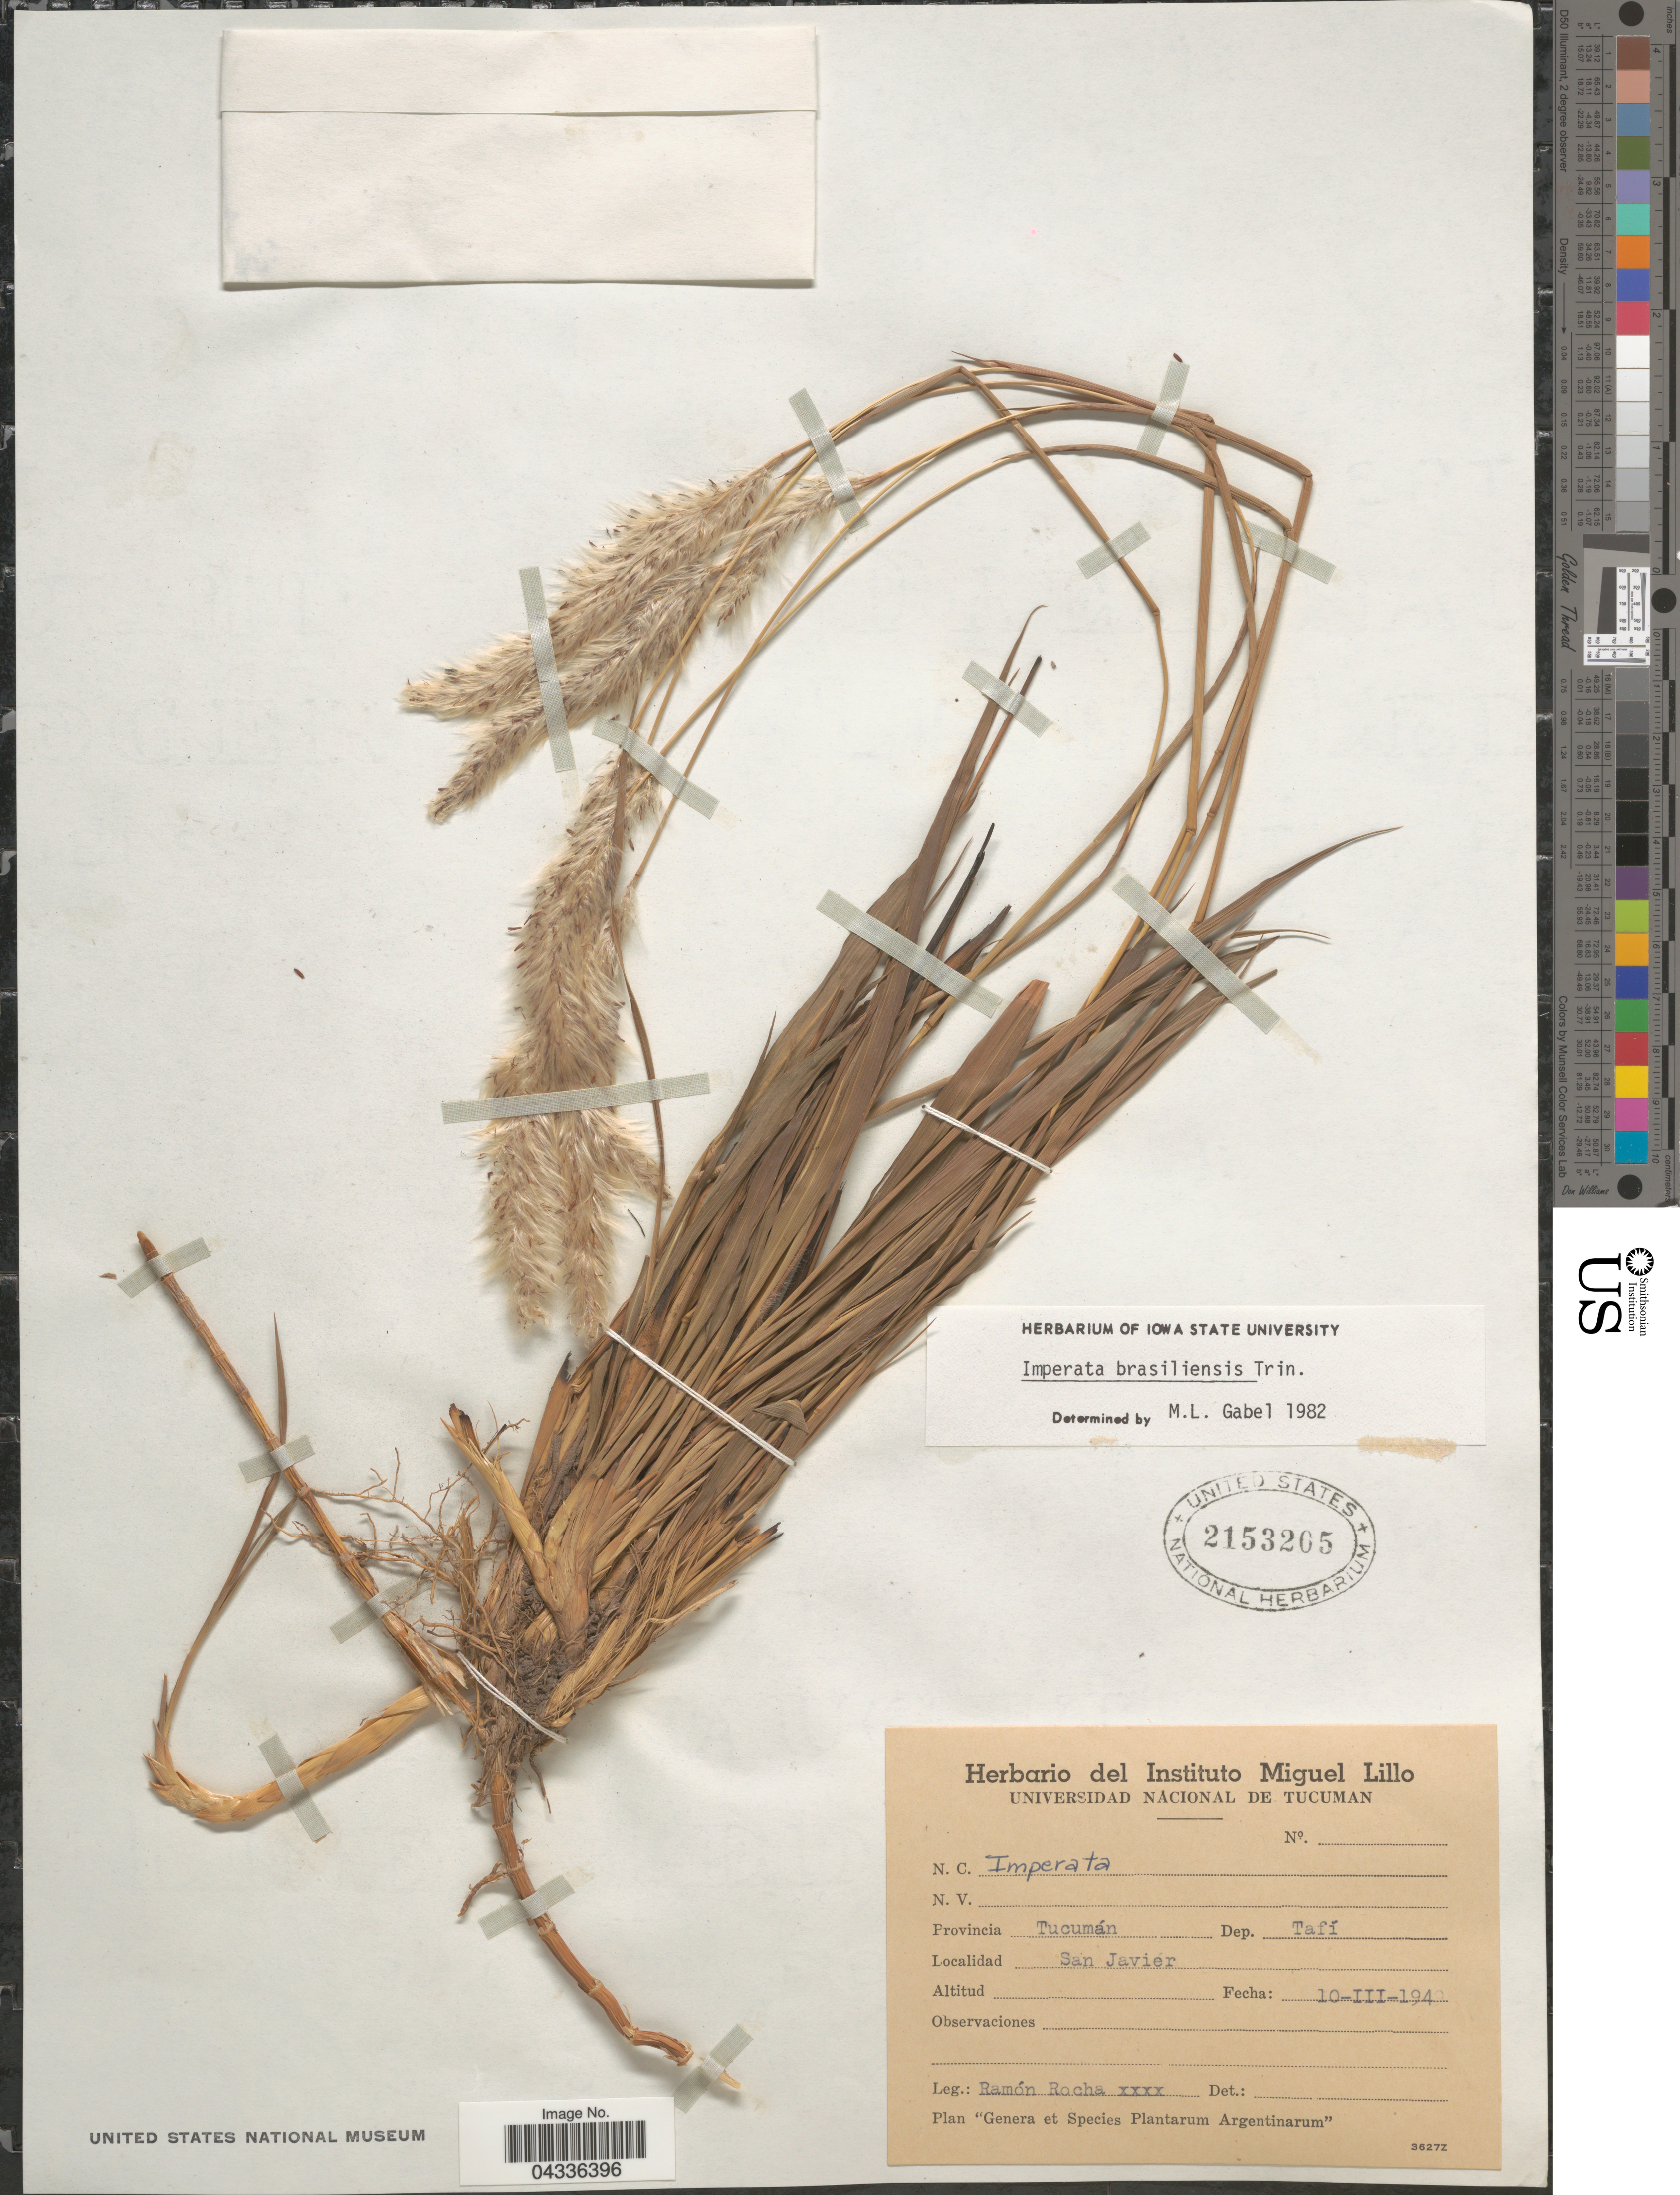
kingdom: Plantae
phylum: Tracheophyta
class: Liliopsida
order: Poales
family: Poaceae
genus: Imperata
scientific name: Imperata brasiliensis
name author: Trin.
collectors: R. Rocha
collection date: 1949-03-10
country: Argentina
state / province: Tucuman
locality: Dep. Tafí. San Javier.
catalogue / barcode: US 2153205